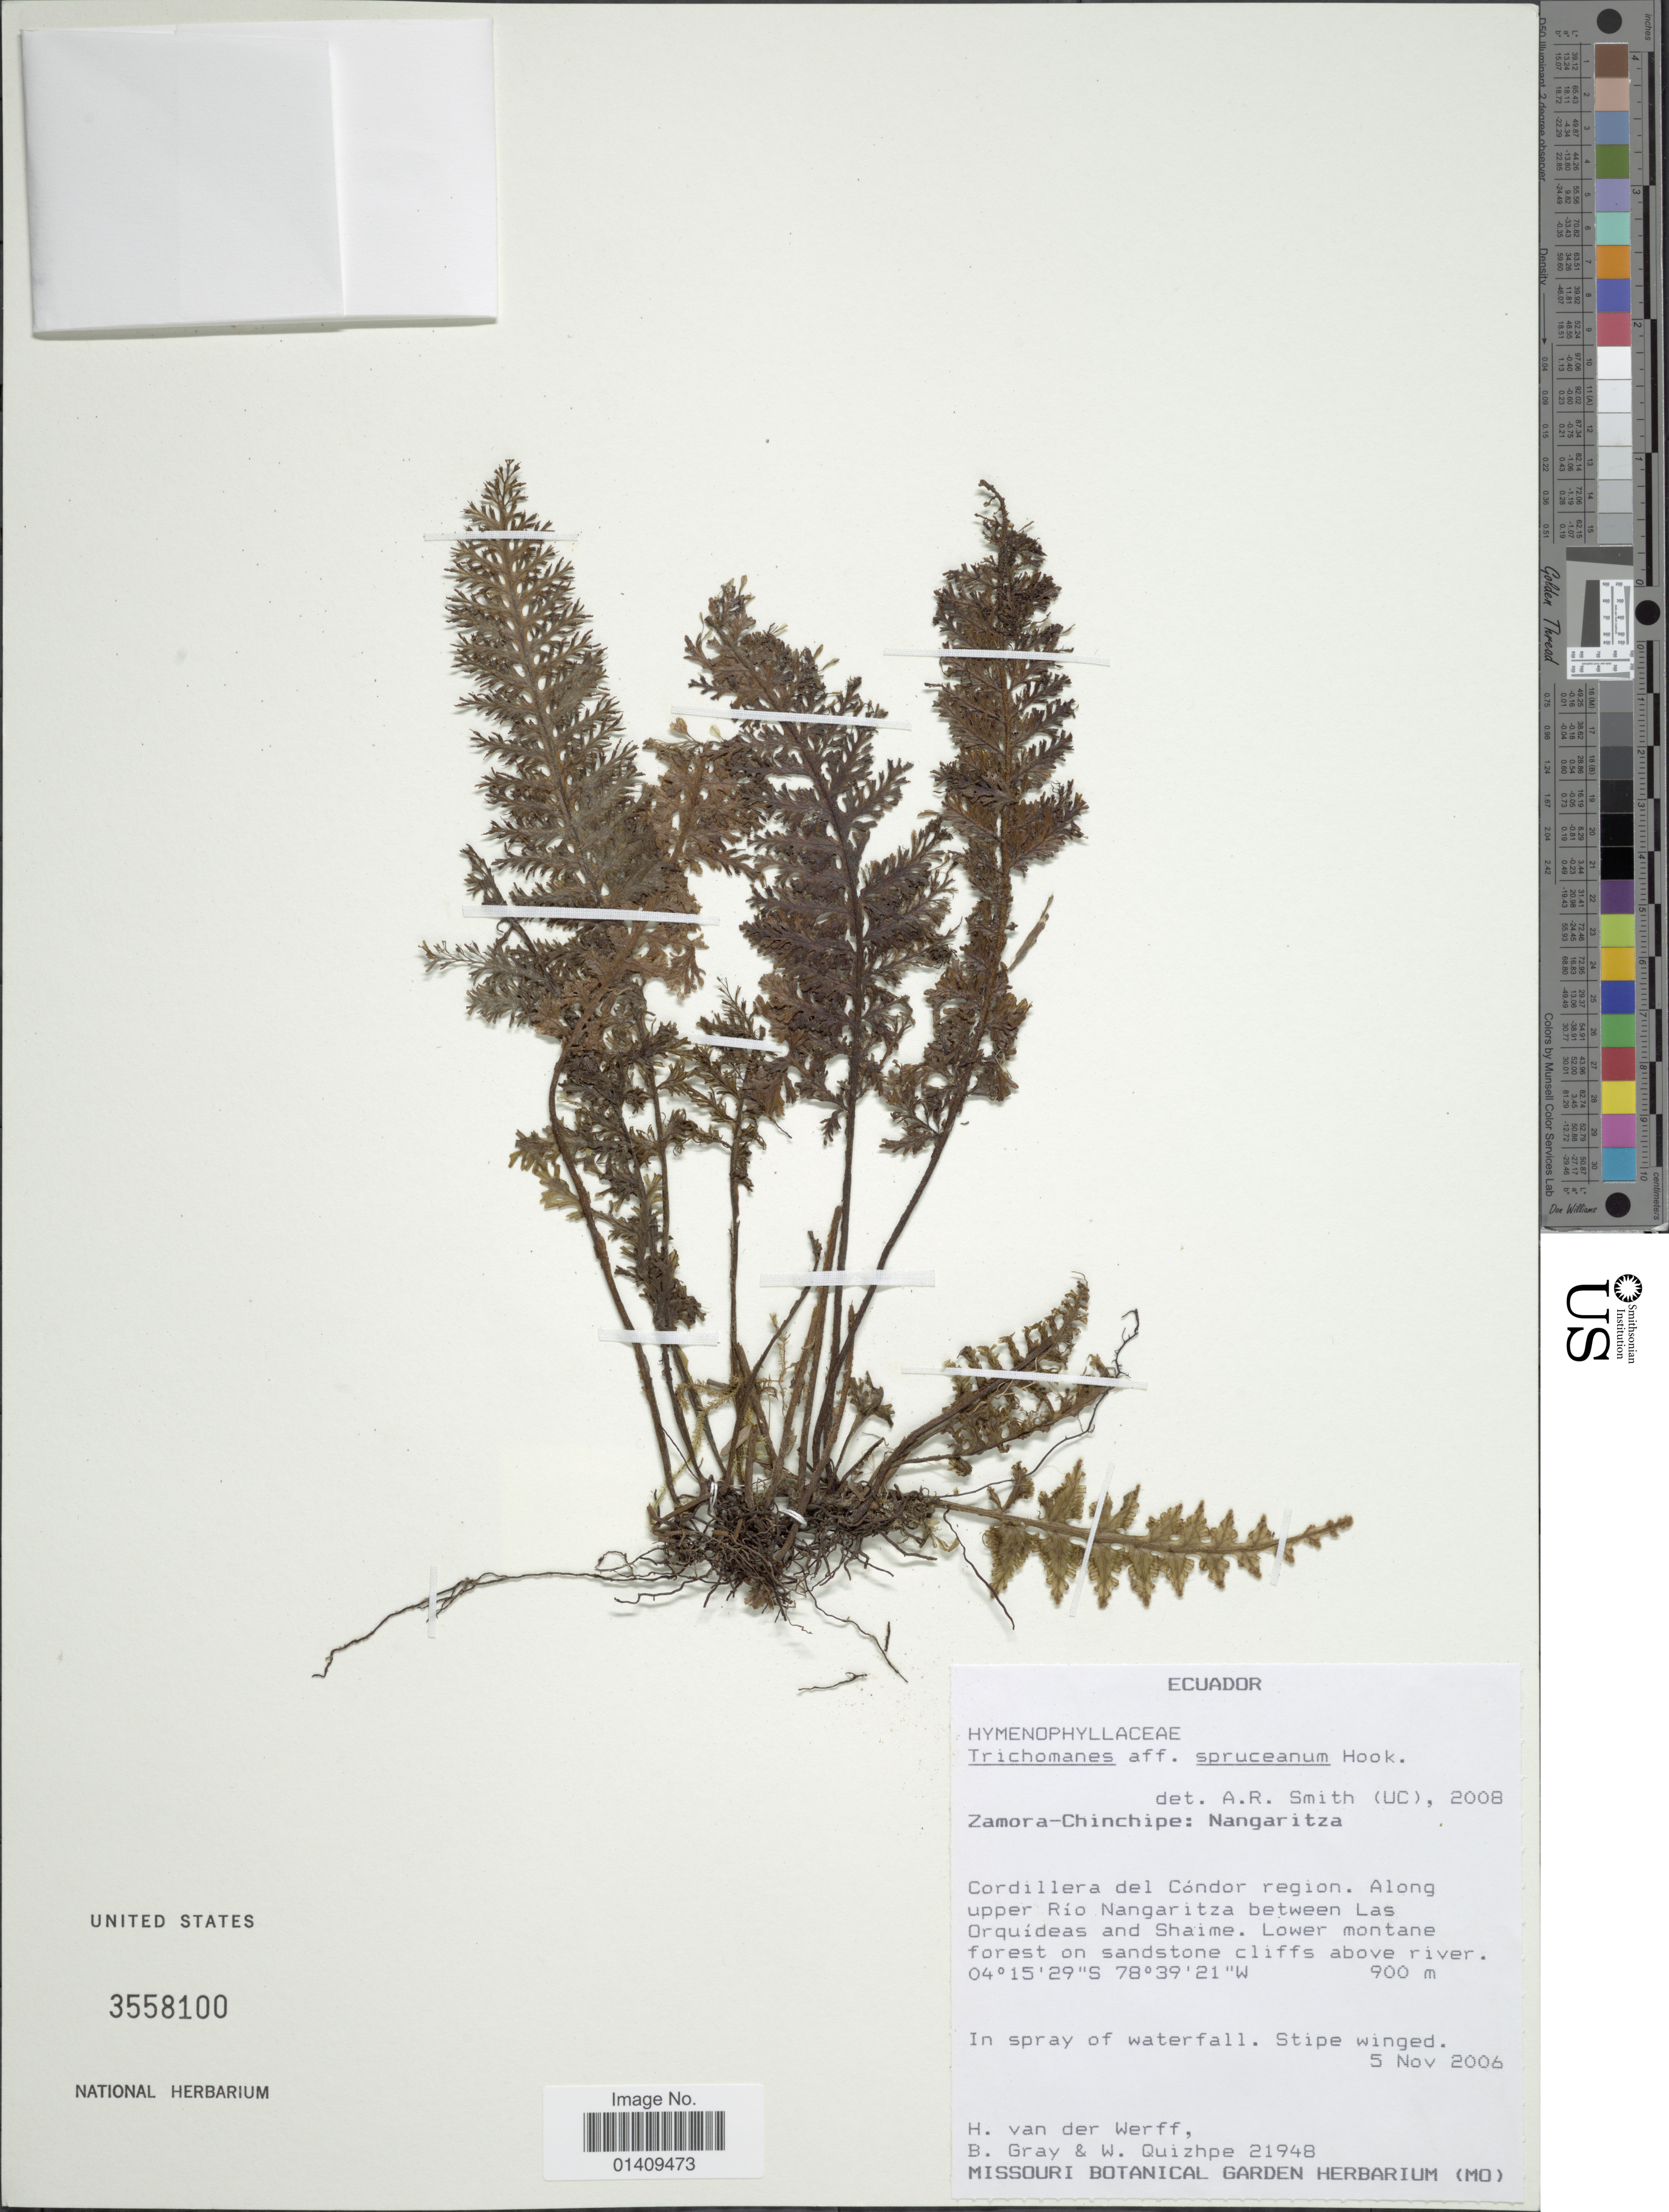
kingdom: Plantae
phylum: Tracheophyta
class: Polypodiopsida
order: Hymenophyllales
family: Hymenophyllaceae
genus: Trichomanes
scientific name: Trichomanes spruceanum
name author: Hook.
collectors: H. van der Werff, B. Gray & W. Quizhpe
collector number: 21948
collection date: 2006-11-05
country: Ecuador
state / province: Zamora-Chinchipe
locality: Nangaritza cordillera del Condor region. ALong upper Rio Nangaritza between Las Orquideas and Shaime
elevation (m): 900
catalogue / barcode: US 3558100